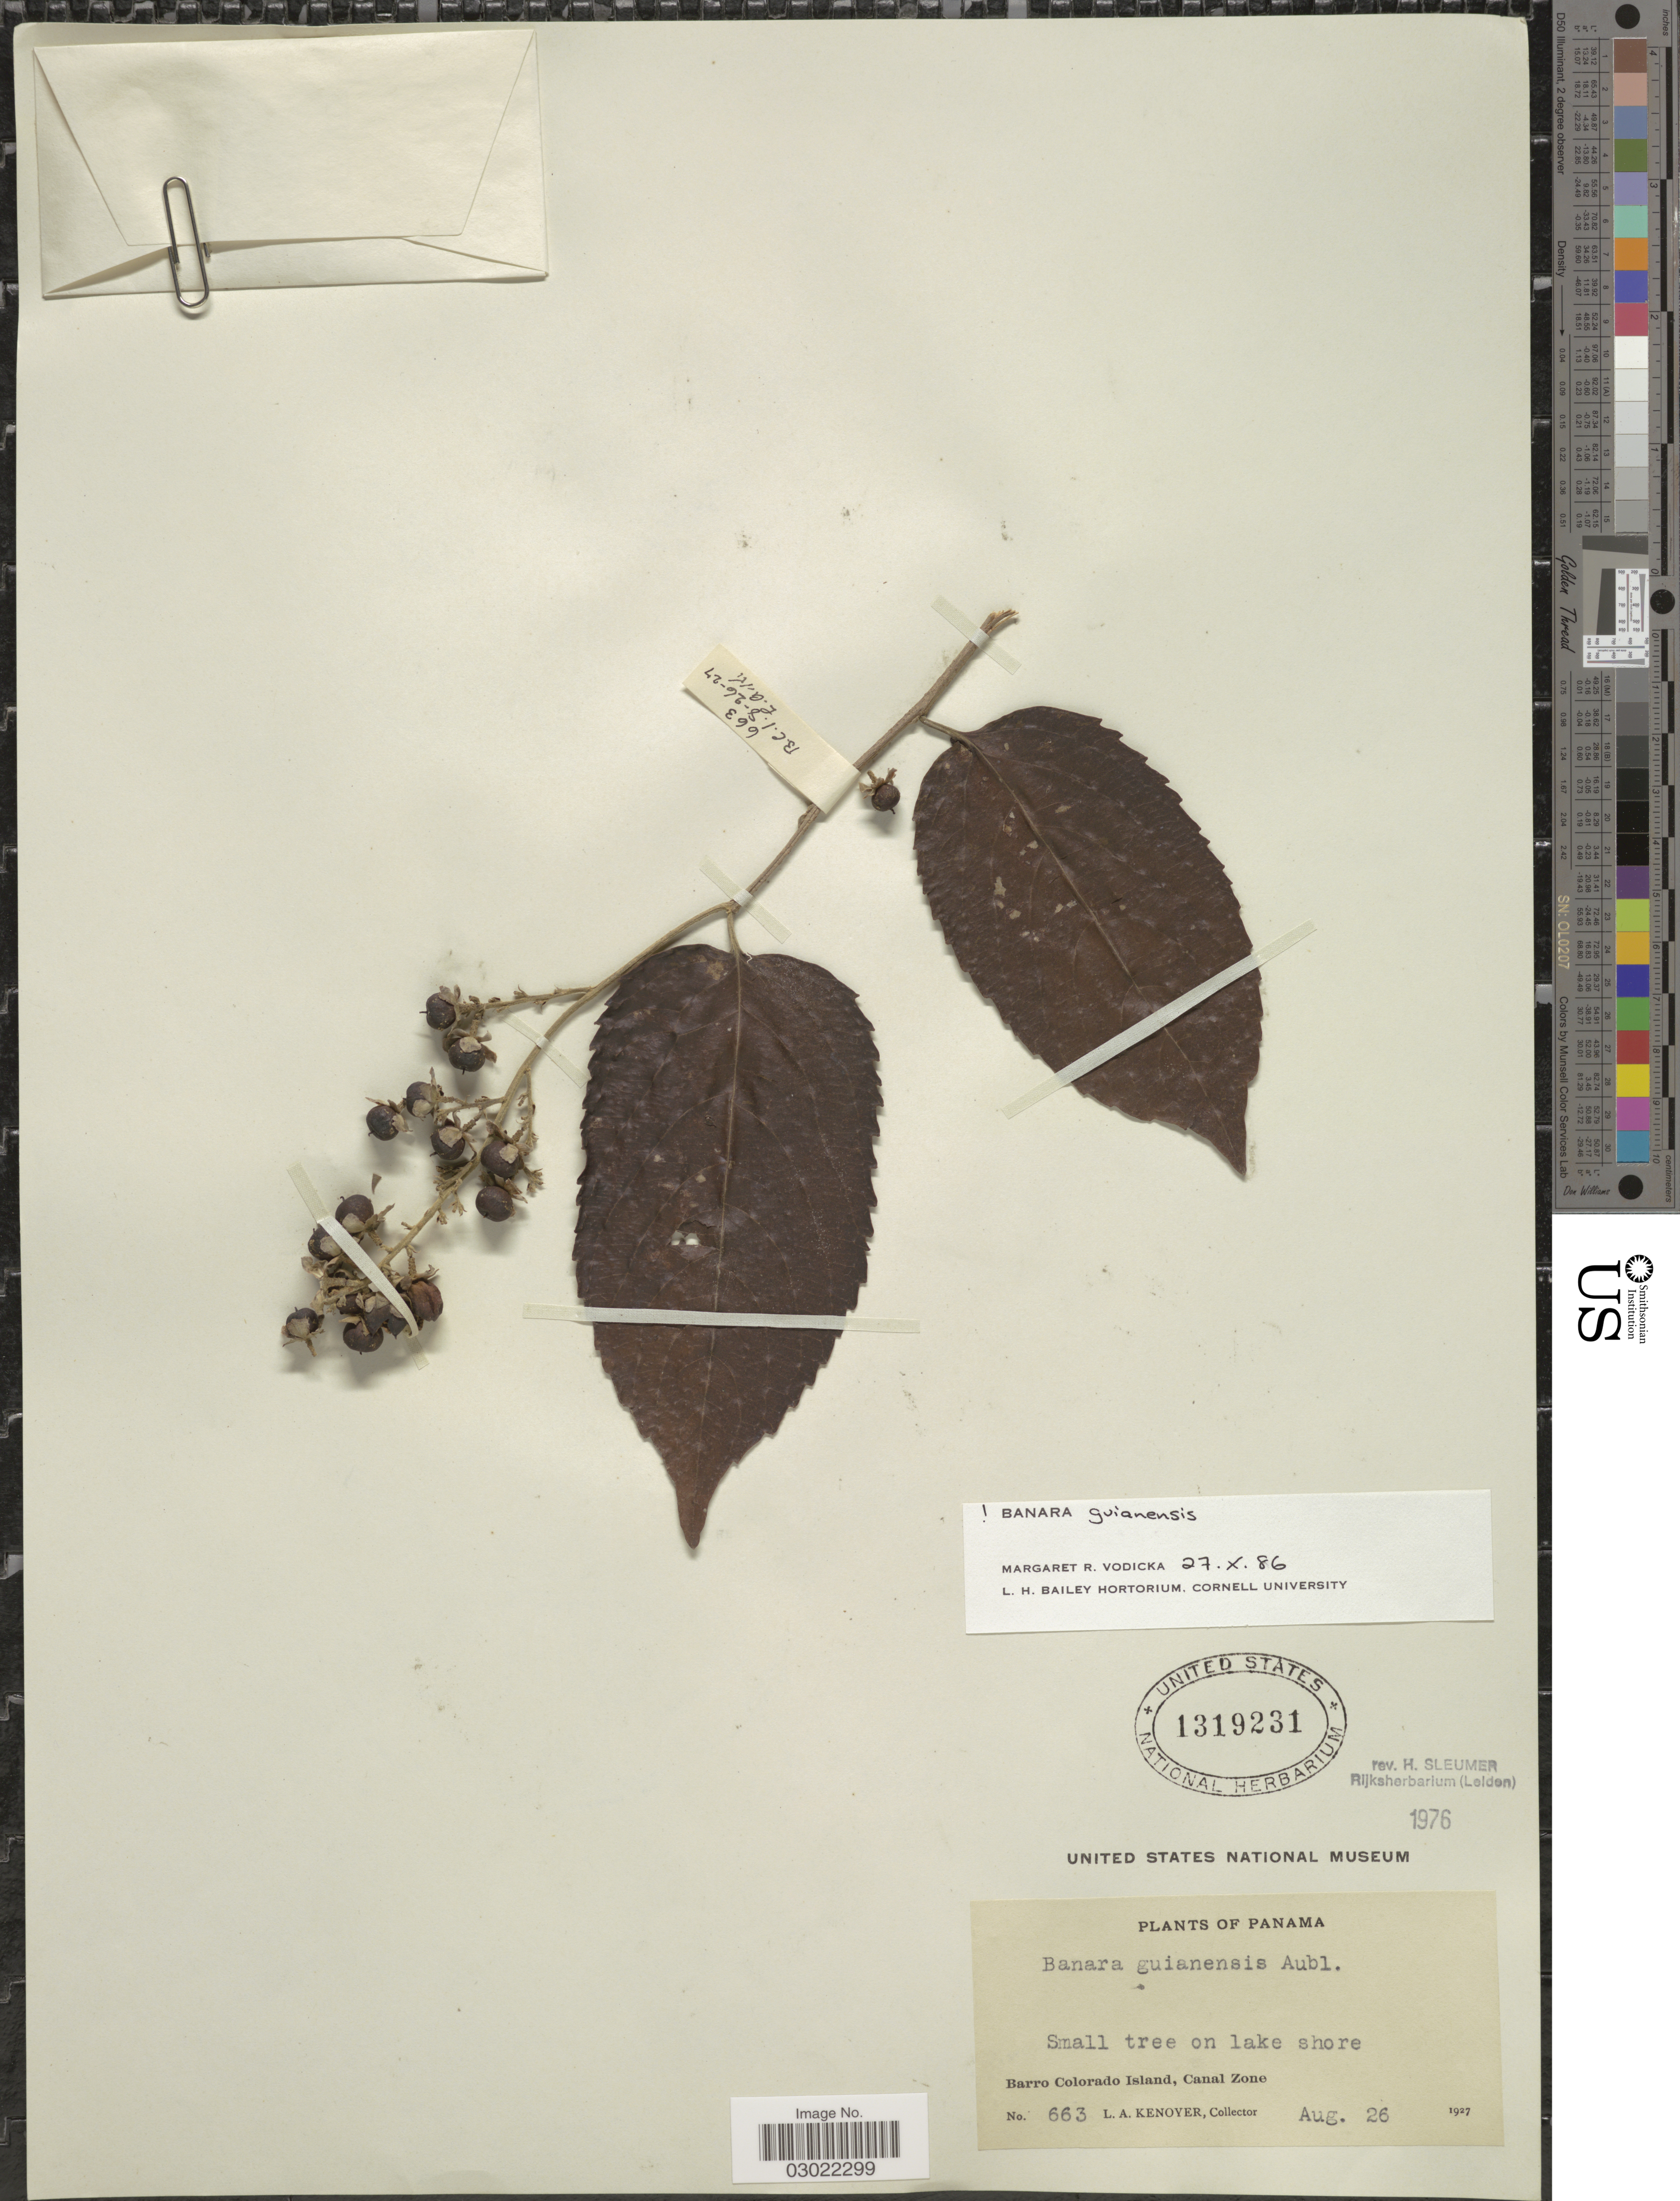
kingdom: Plantae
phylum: Tracheophyta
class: Magnoliopsida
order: Malpighiales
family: Salicaceae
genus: Banara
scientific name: Banara guianensis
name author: Aubl.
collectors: L. A. Kenoyer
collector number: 663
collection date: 1927-08-26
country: Panama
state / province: Panamá Oeste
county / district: Canal Zone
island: Barro Colorado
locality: Barro Colorado Island. Canal Zone.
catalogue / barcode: US 1319231